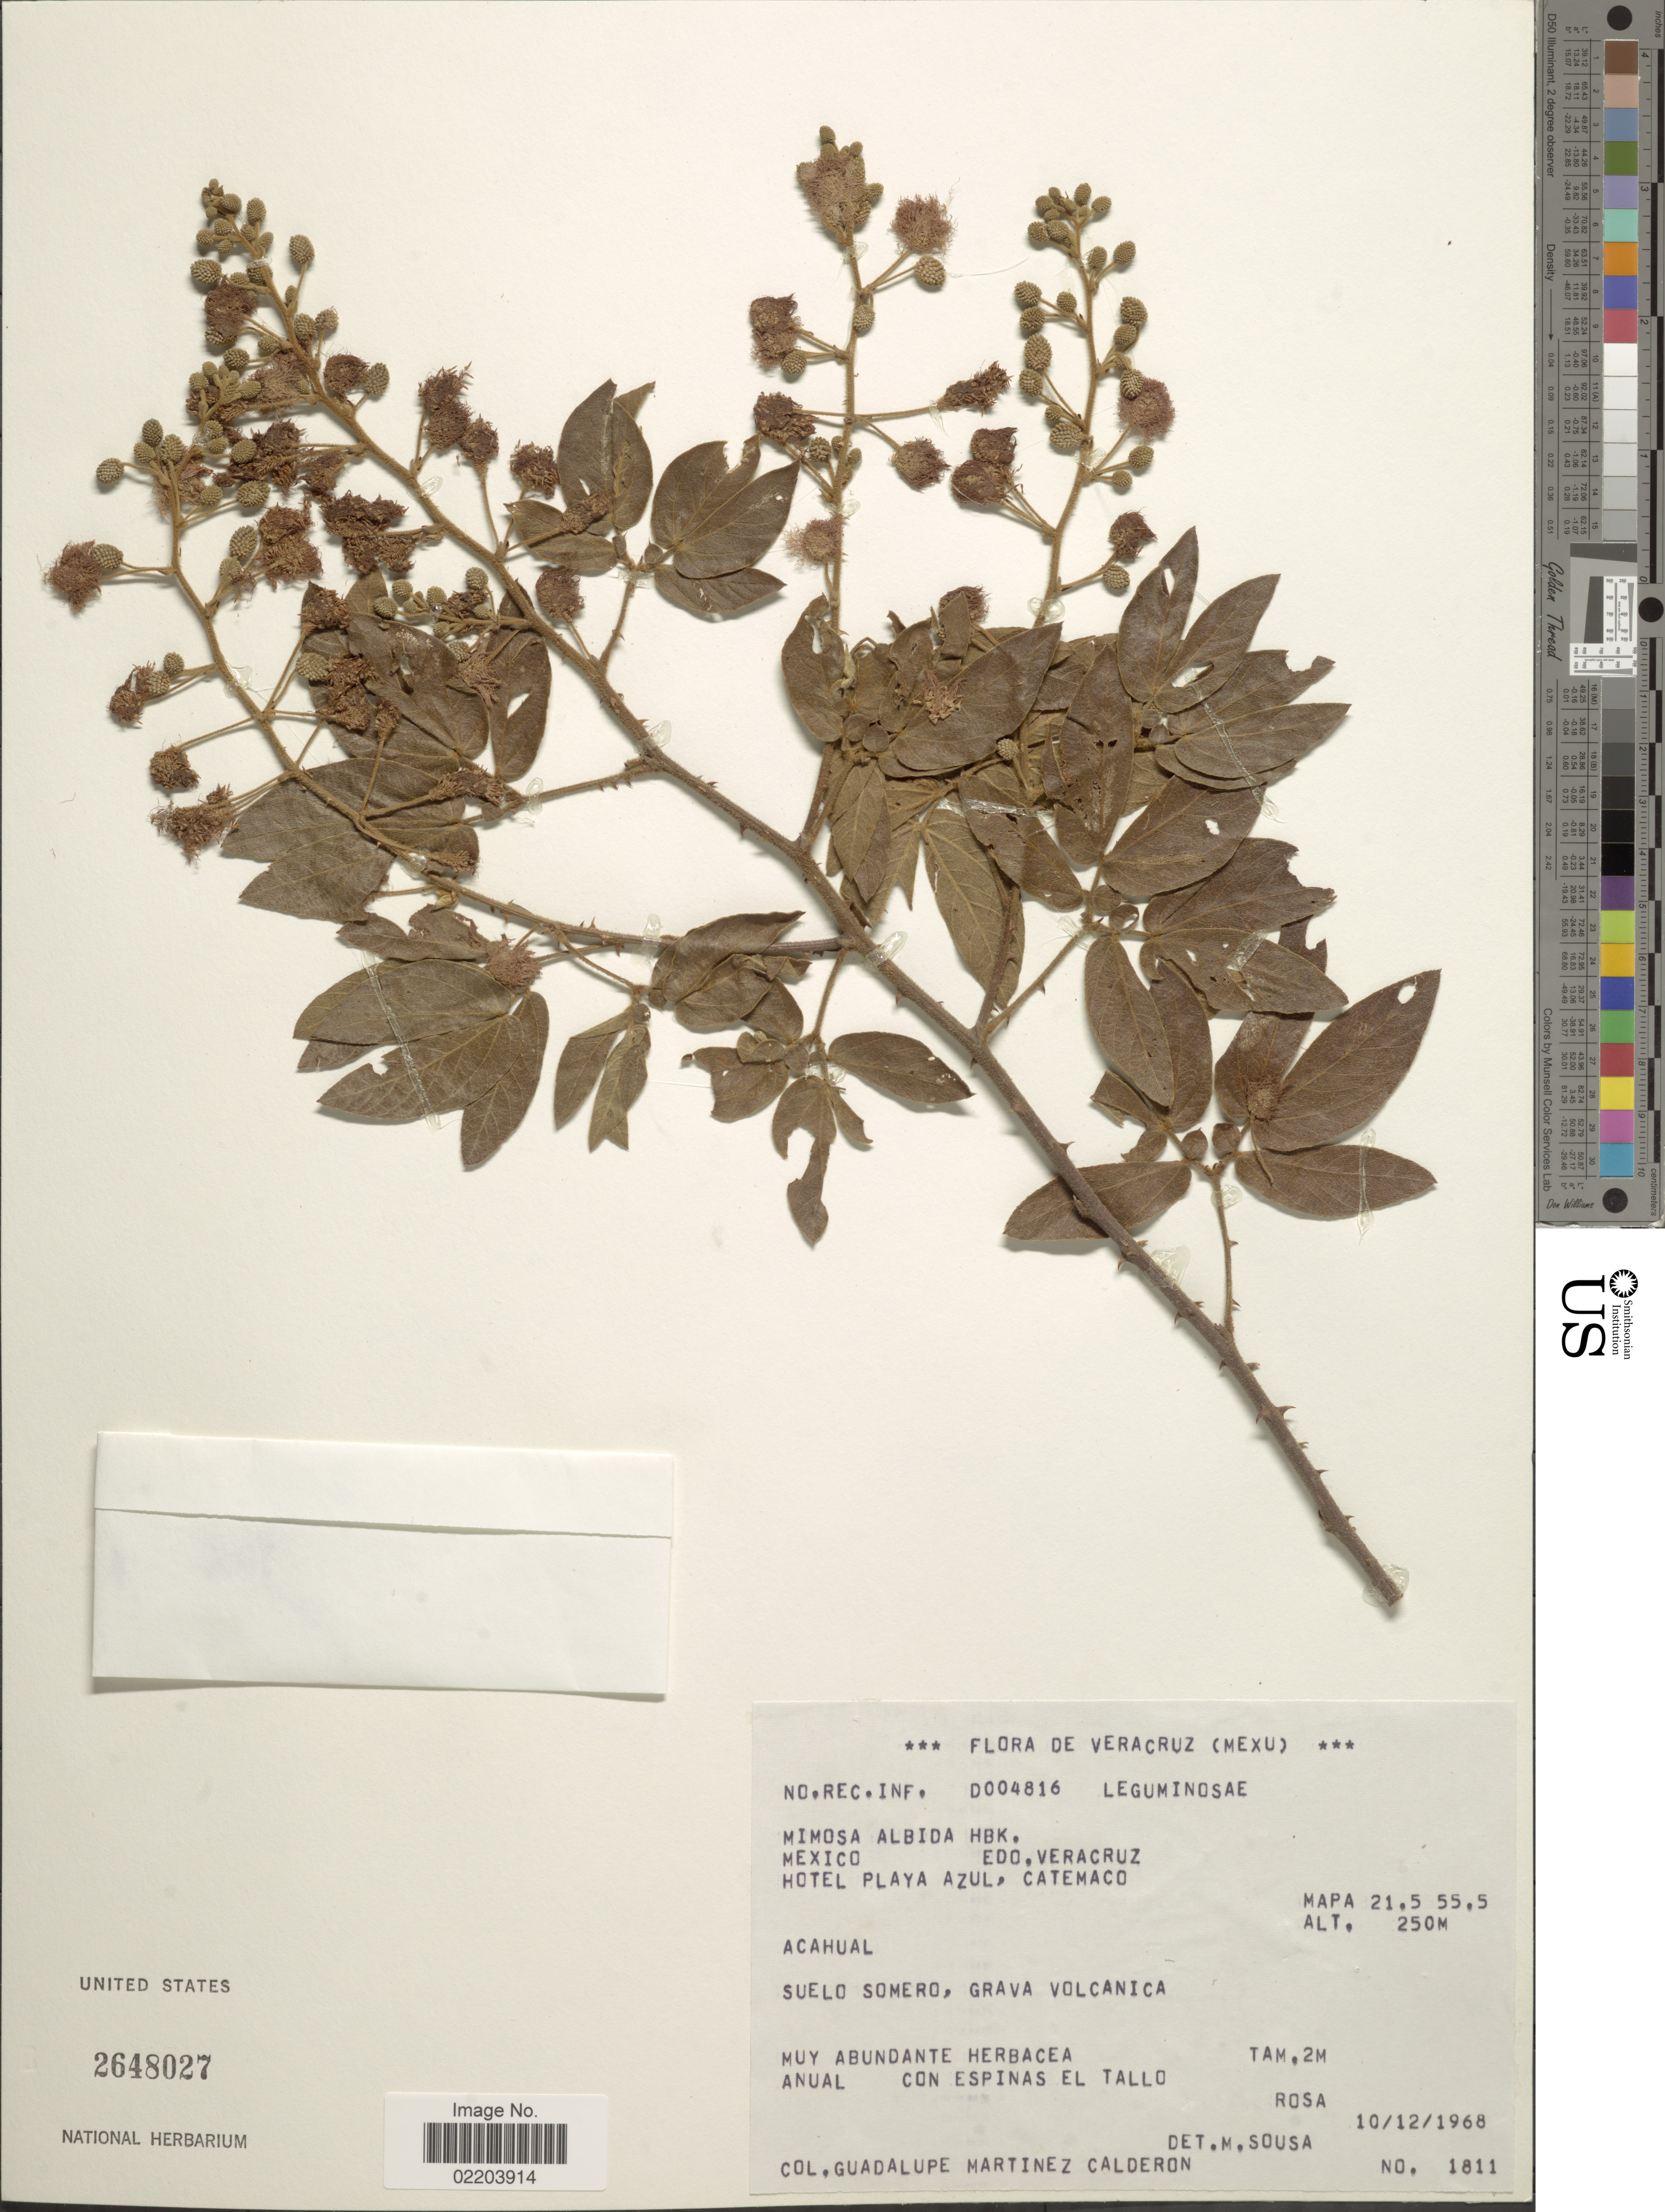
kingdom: Plantae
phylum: Tracheophyta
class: Magnoliopsida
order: Fabales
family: Fabaceae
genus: Mimosa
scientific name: Mimosa albida var. albida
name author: Humb. & Bonpl. ex Willd.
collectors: G. Martinez-C.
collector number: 1811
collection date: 1968-12-10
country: Mexico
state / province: Veracruz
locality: Veracruz, Acahual, Suelo Somero, Grava Volcanica, Hotel Playa Azul, Catemaco, Mapa 21.5 55.5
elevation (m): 250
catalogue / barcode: US 2648027